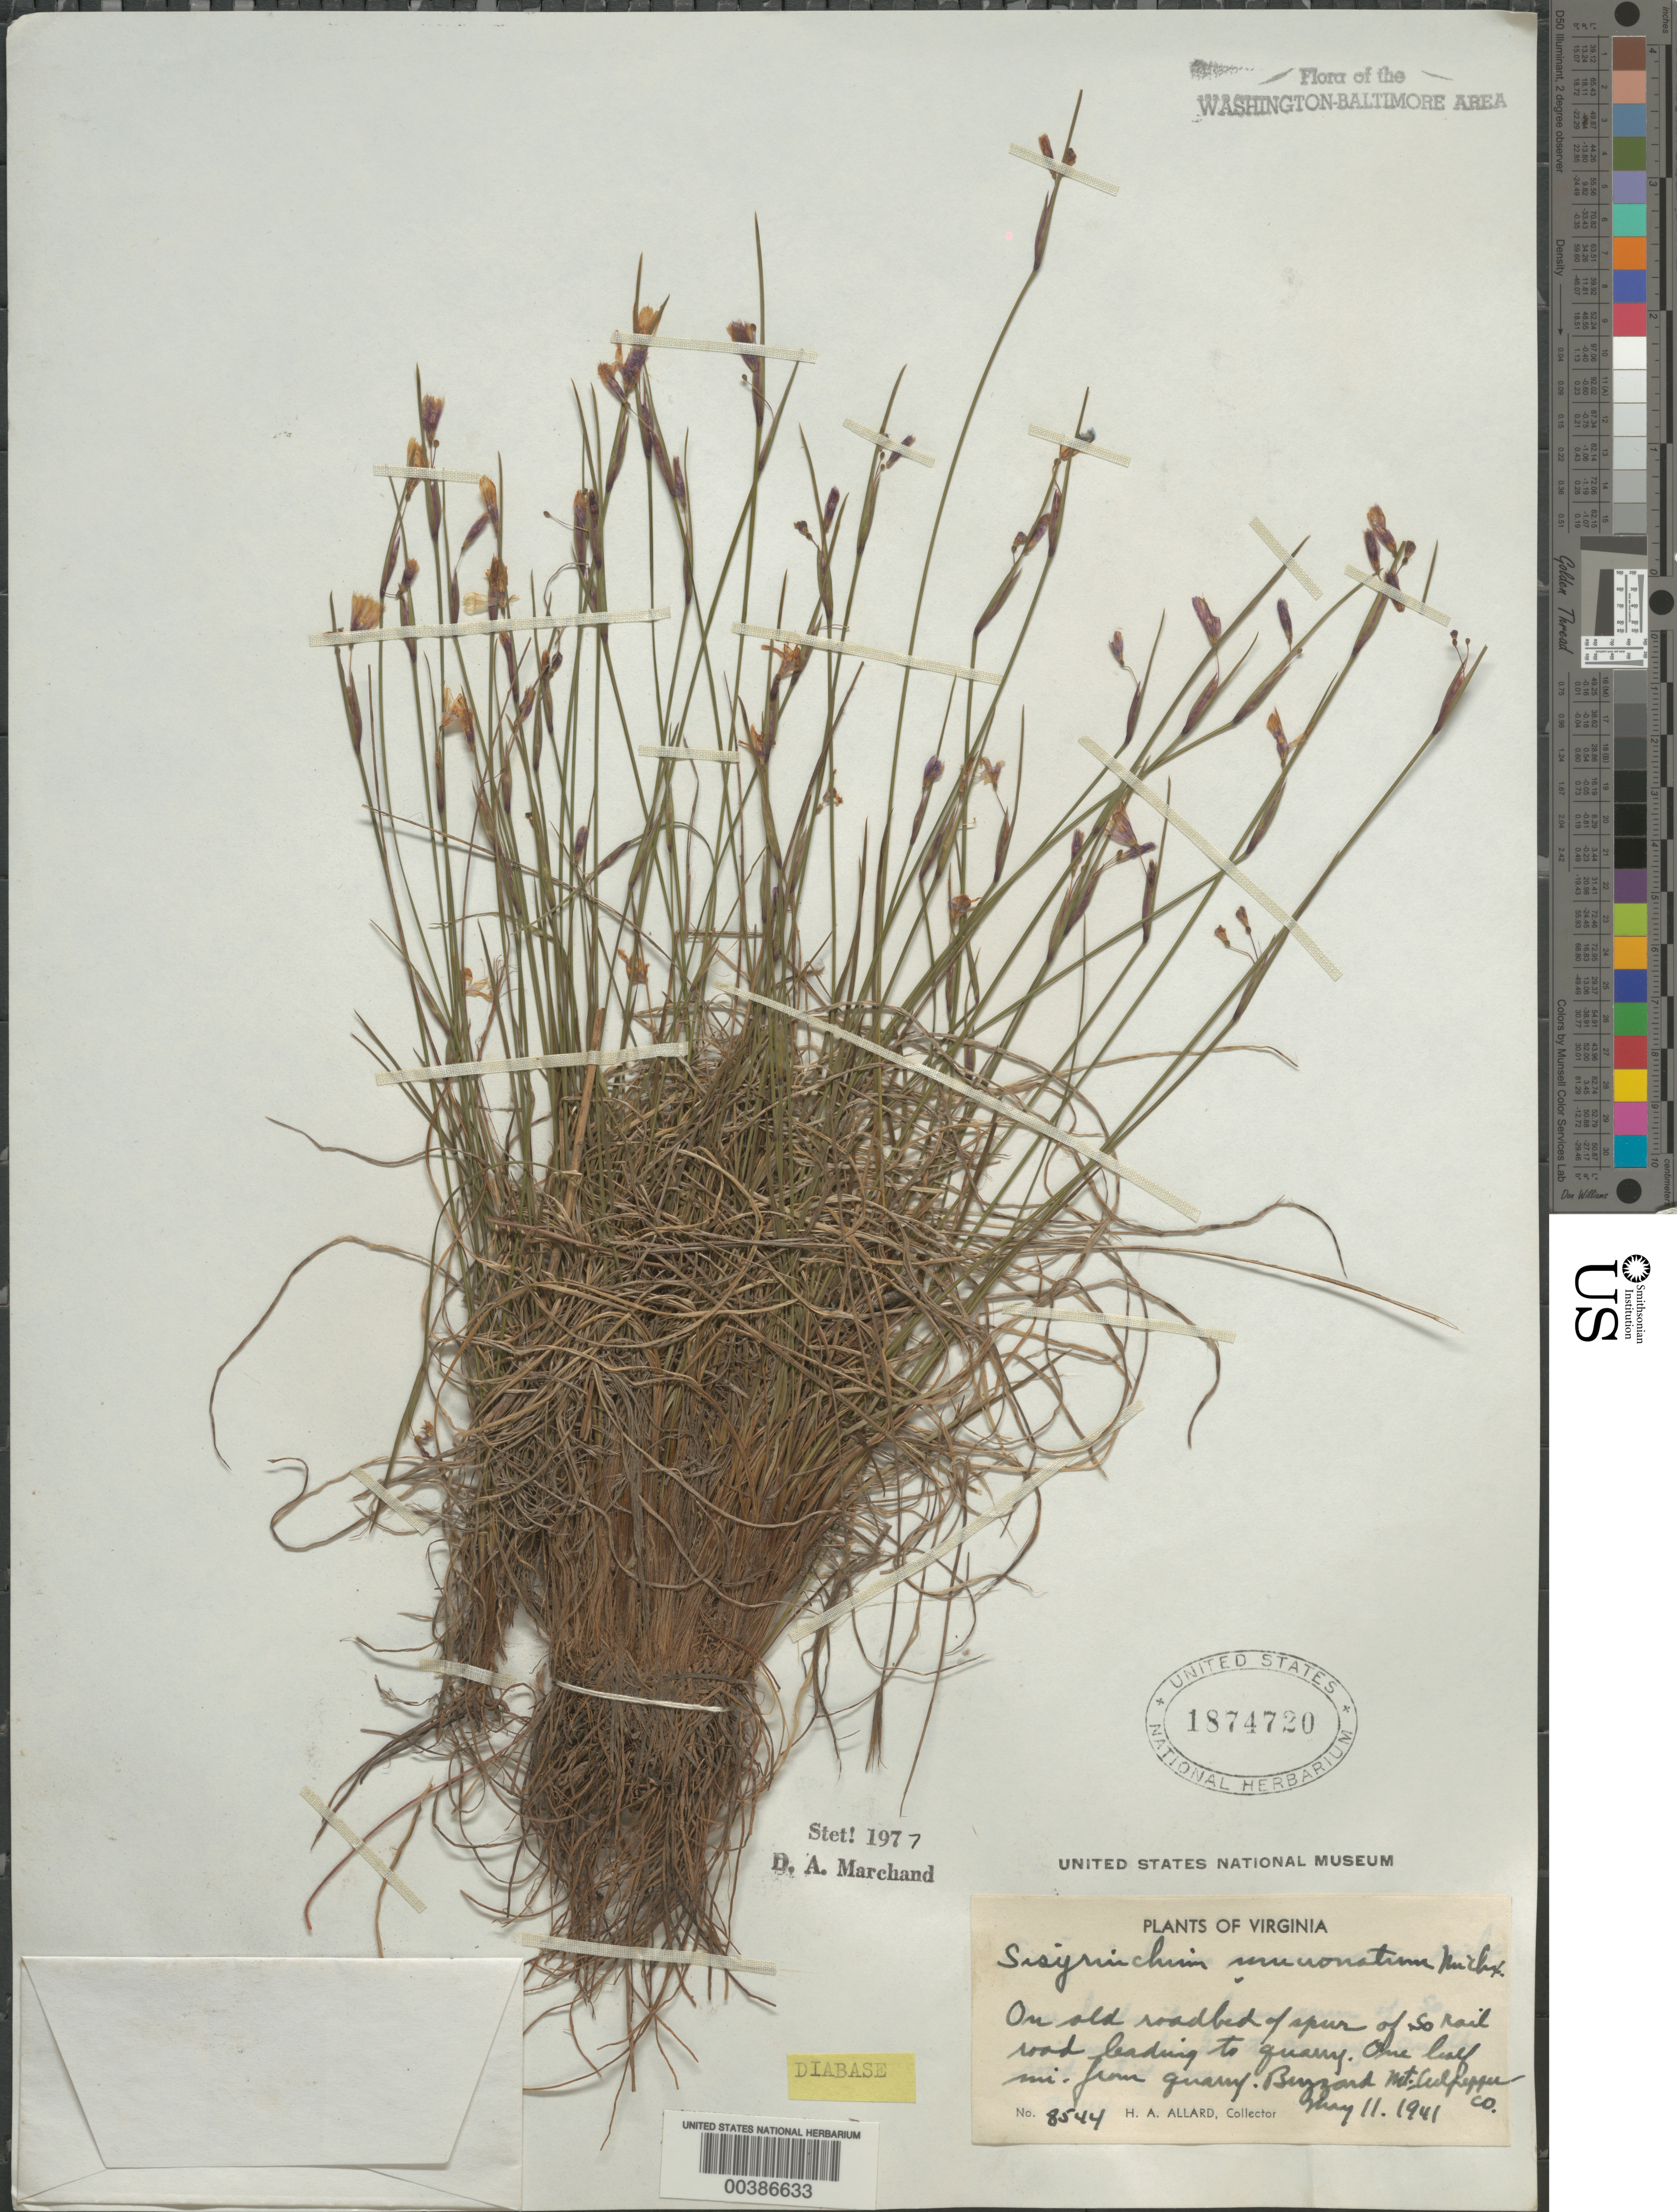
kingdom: Plantae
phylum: Tracheophyta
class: Liliopsida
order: Asparagales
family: Iridaceae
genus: Sisyrinchium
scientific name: Sisyrinchium mucronatum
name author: Michx.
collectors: H. A. Allard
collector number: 8544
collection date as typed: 11 May 1941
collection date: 1941-05-11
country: United States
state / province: Virginia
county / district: Culpeper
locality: Buzzard Mountain Quarry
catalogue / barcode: US 1874720